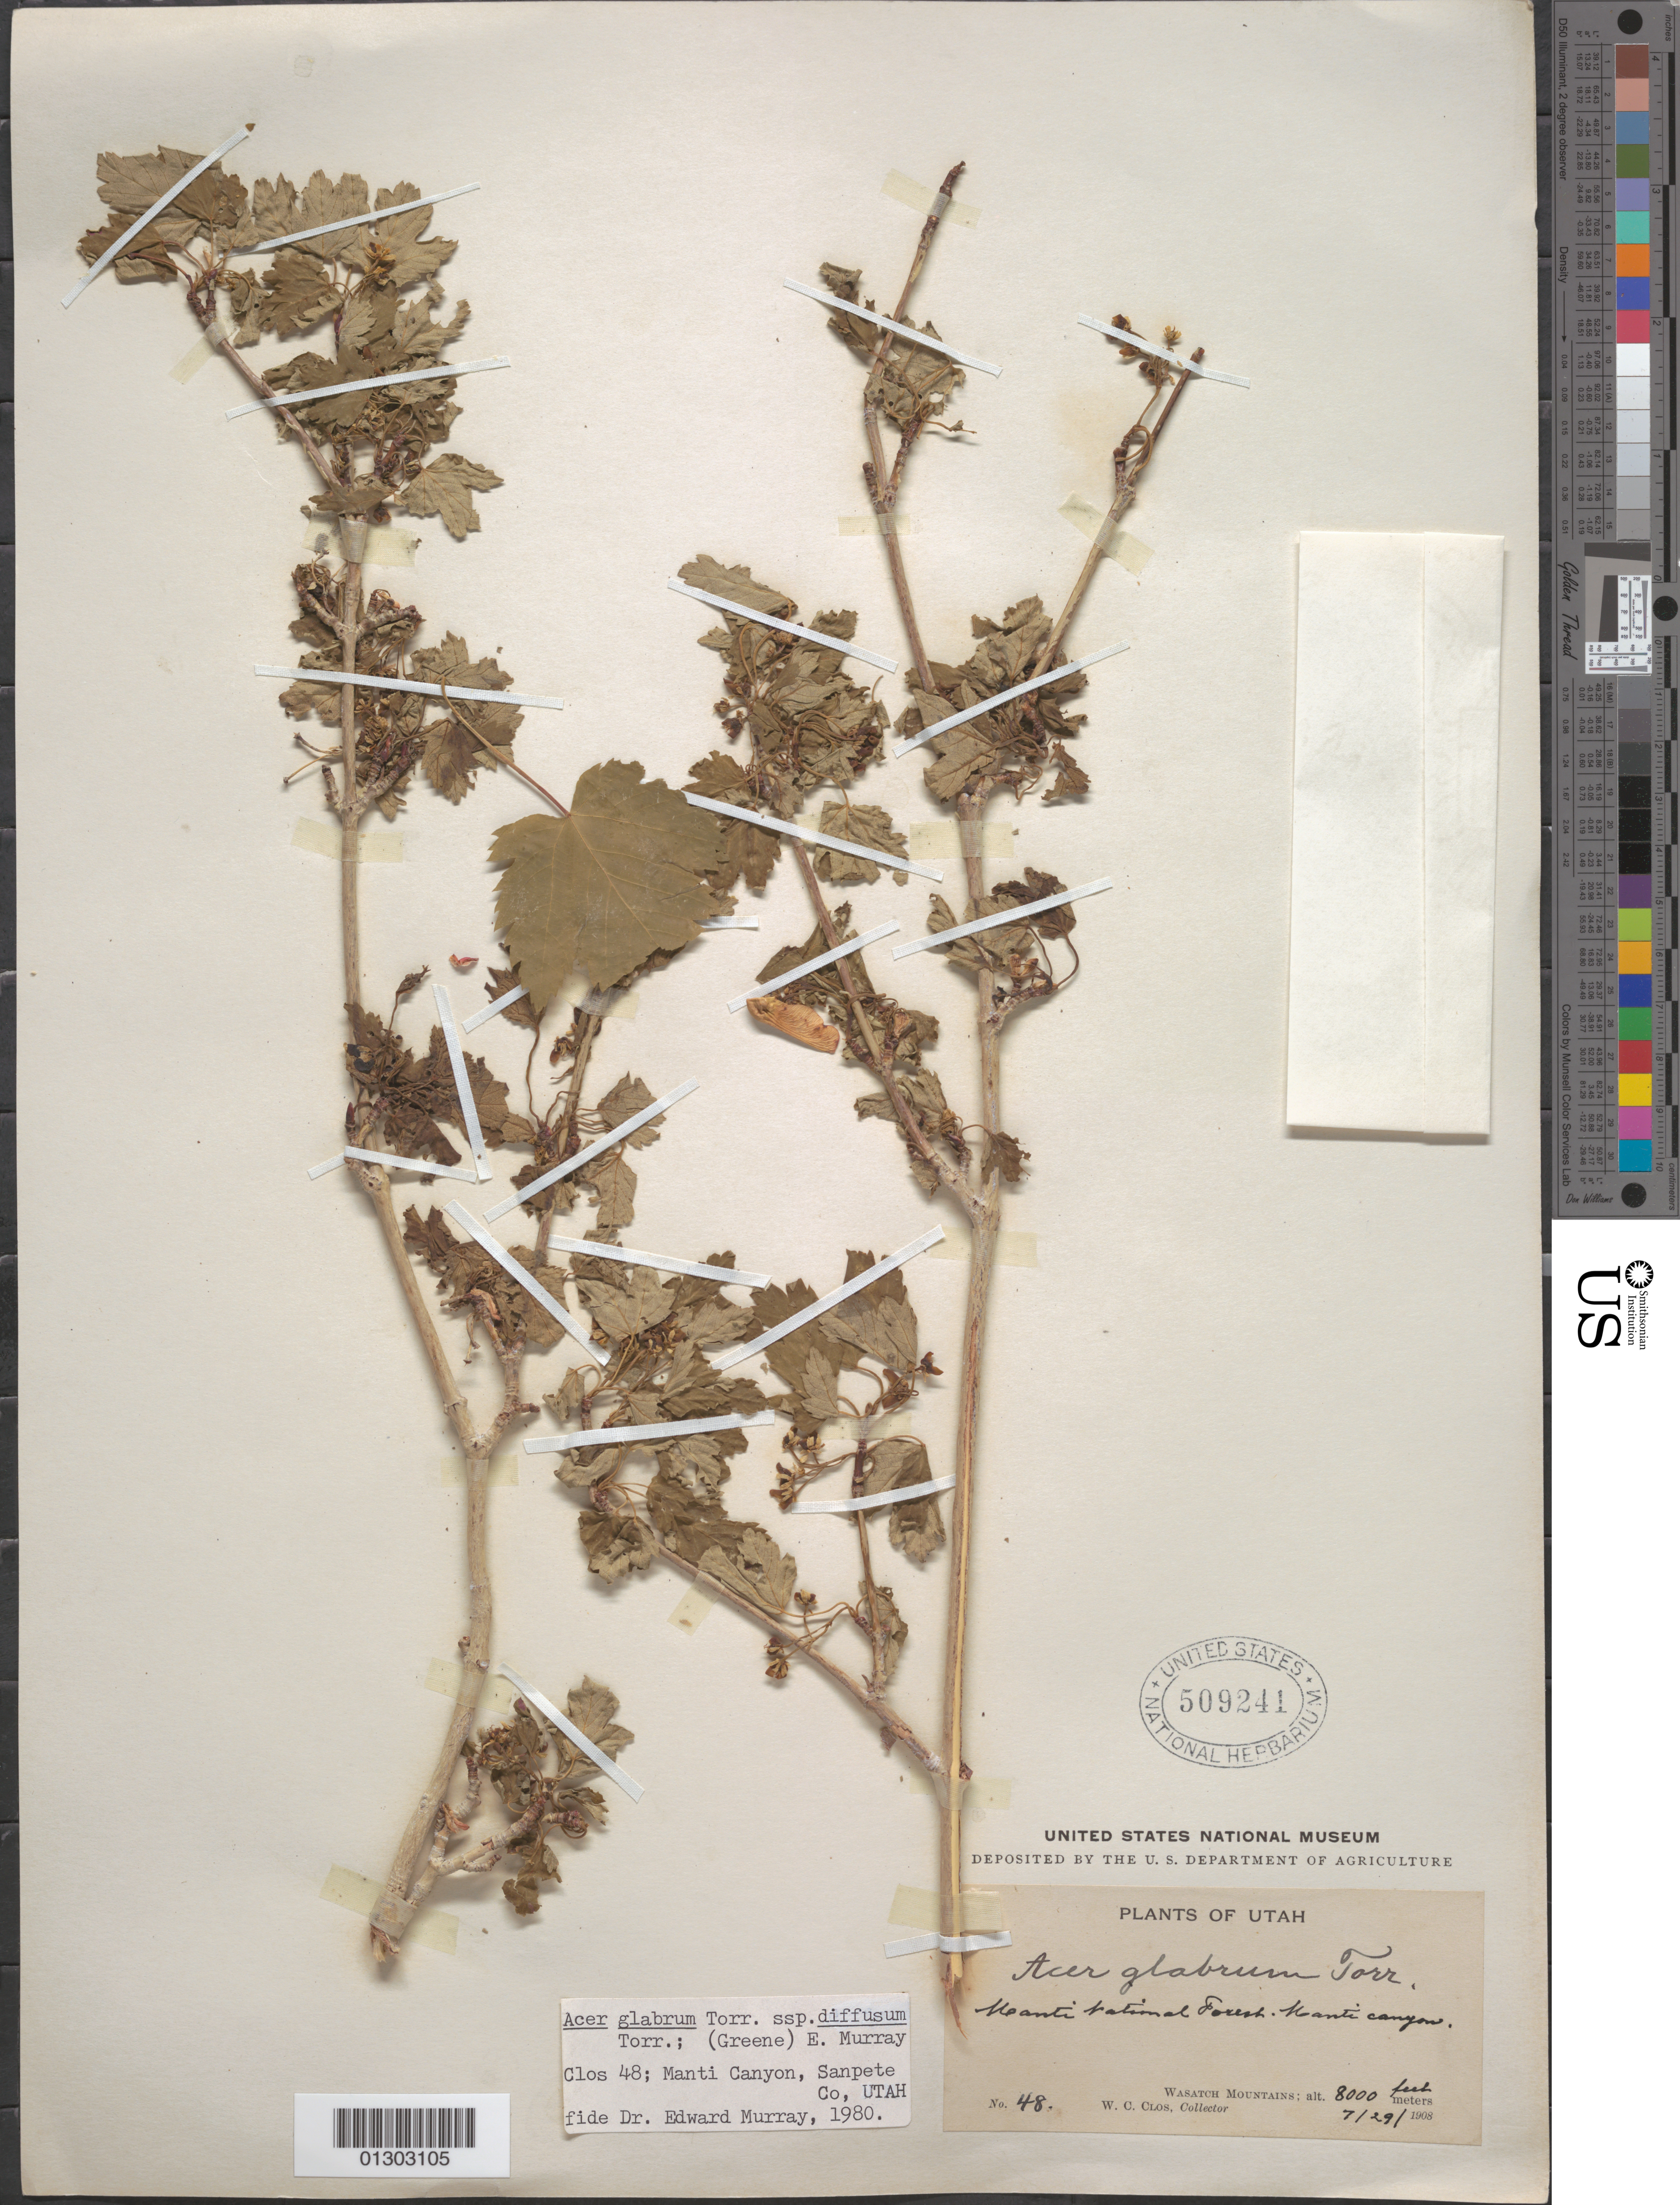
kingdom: Plantae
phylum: Tracheophyta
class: Magnoliopsida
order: Sapindales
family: Sapindaceae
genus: Acer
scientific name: Acer glabrum subsp. diffusum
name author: (Greene) A.E. Murray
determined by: Murray, Edward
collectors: W. C. Clos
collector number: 48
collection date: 1908-07-29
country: United States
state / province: Utah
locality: Wasatch Mountains, Manti National Forest, Manti canyon.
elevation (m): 2438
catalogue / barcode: US 509241